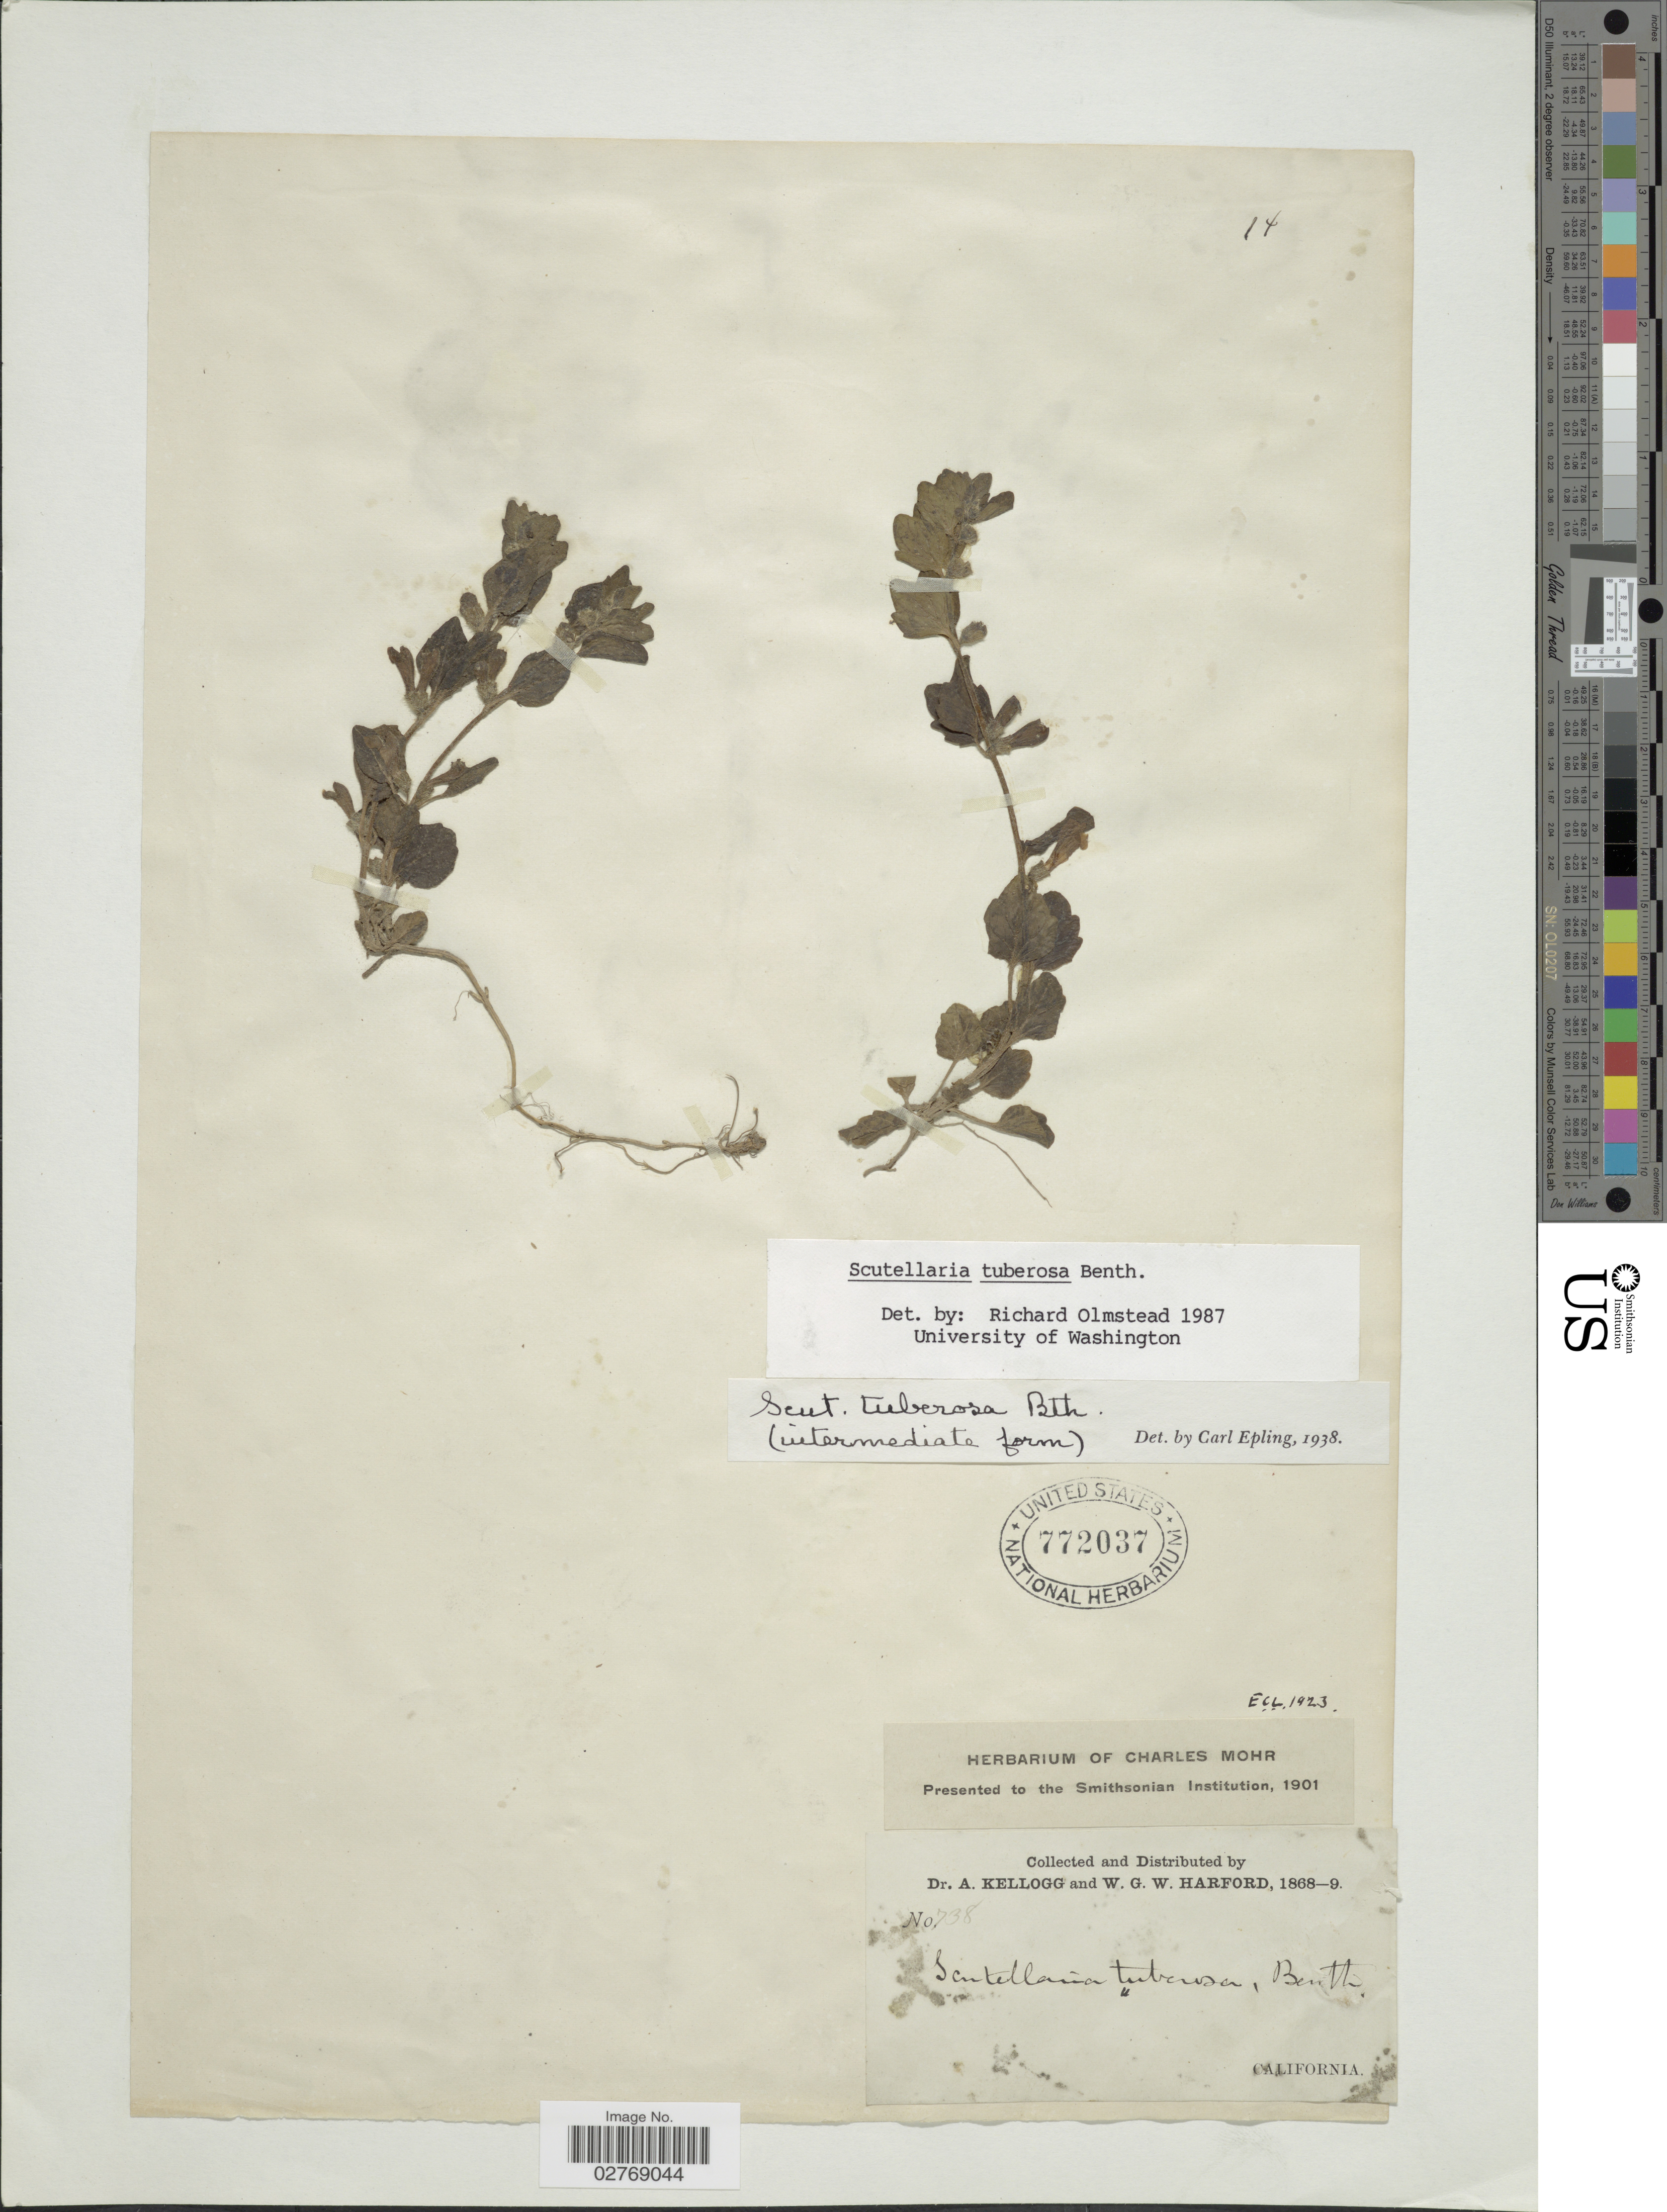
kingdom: Plantae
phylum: Tracheophyta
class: Magnoliopsida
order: Lamiales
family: Lamiaceae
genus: Scutellaria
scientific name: Scutellaria tuberosa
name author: Benth.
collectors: A. Kellogg & W. G. W. Harford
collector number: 738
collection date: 1868/1869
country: United States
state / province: California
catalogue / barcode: US 722037